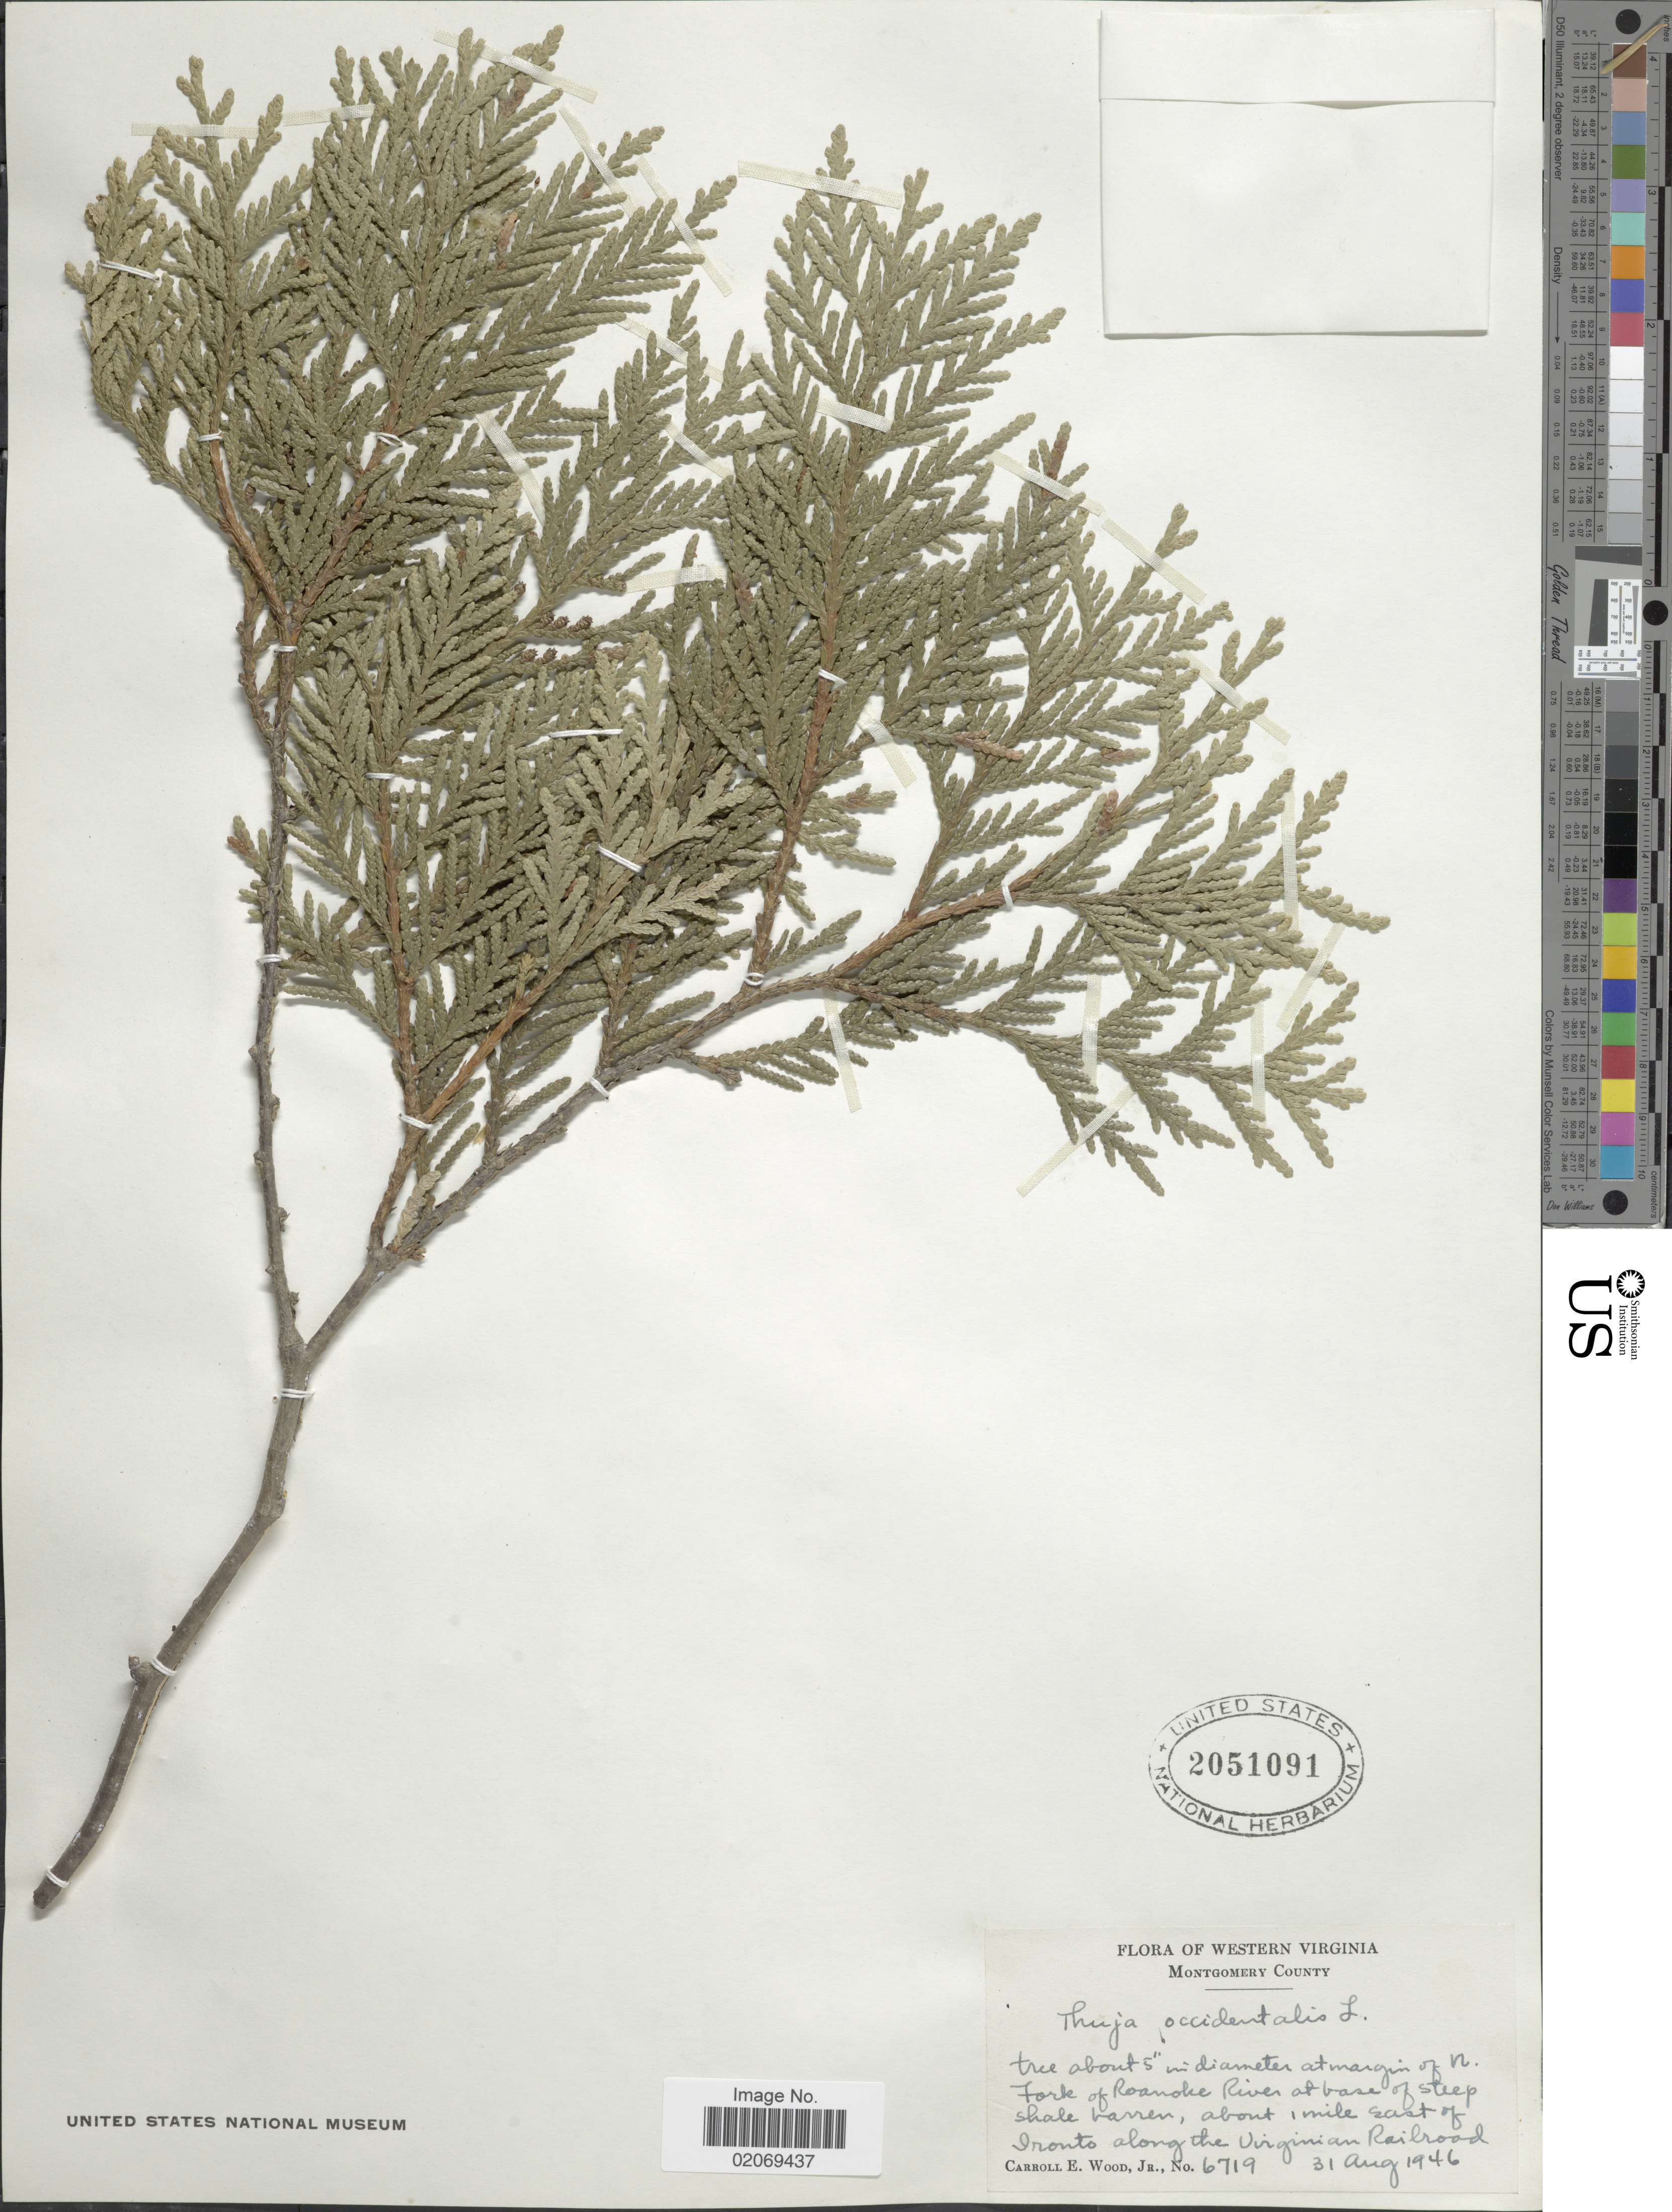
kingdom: Plantae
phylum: Tracheophyta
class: Pinopsida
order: Pinales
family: Cupressaceae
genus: Thuja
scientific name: Thuja occidentalis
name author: L.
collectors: C. E. Wood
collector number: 6719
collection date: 1946-08-31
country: United States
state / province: Virginia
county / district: Montgomery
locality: Western Virginia, Montgomery County, at margin of N Fork of Roanoke River at base of steep shale barren, about 1 mile East of Ironto along the Virginian Railroad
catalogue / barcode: US 2051091